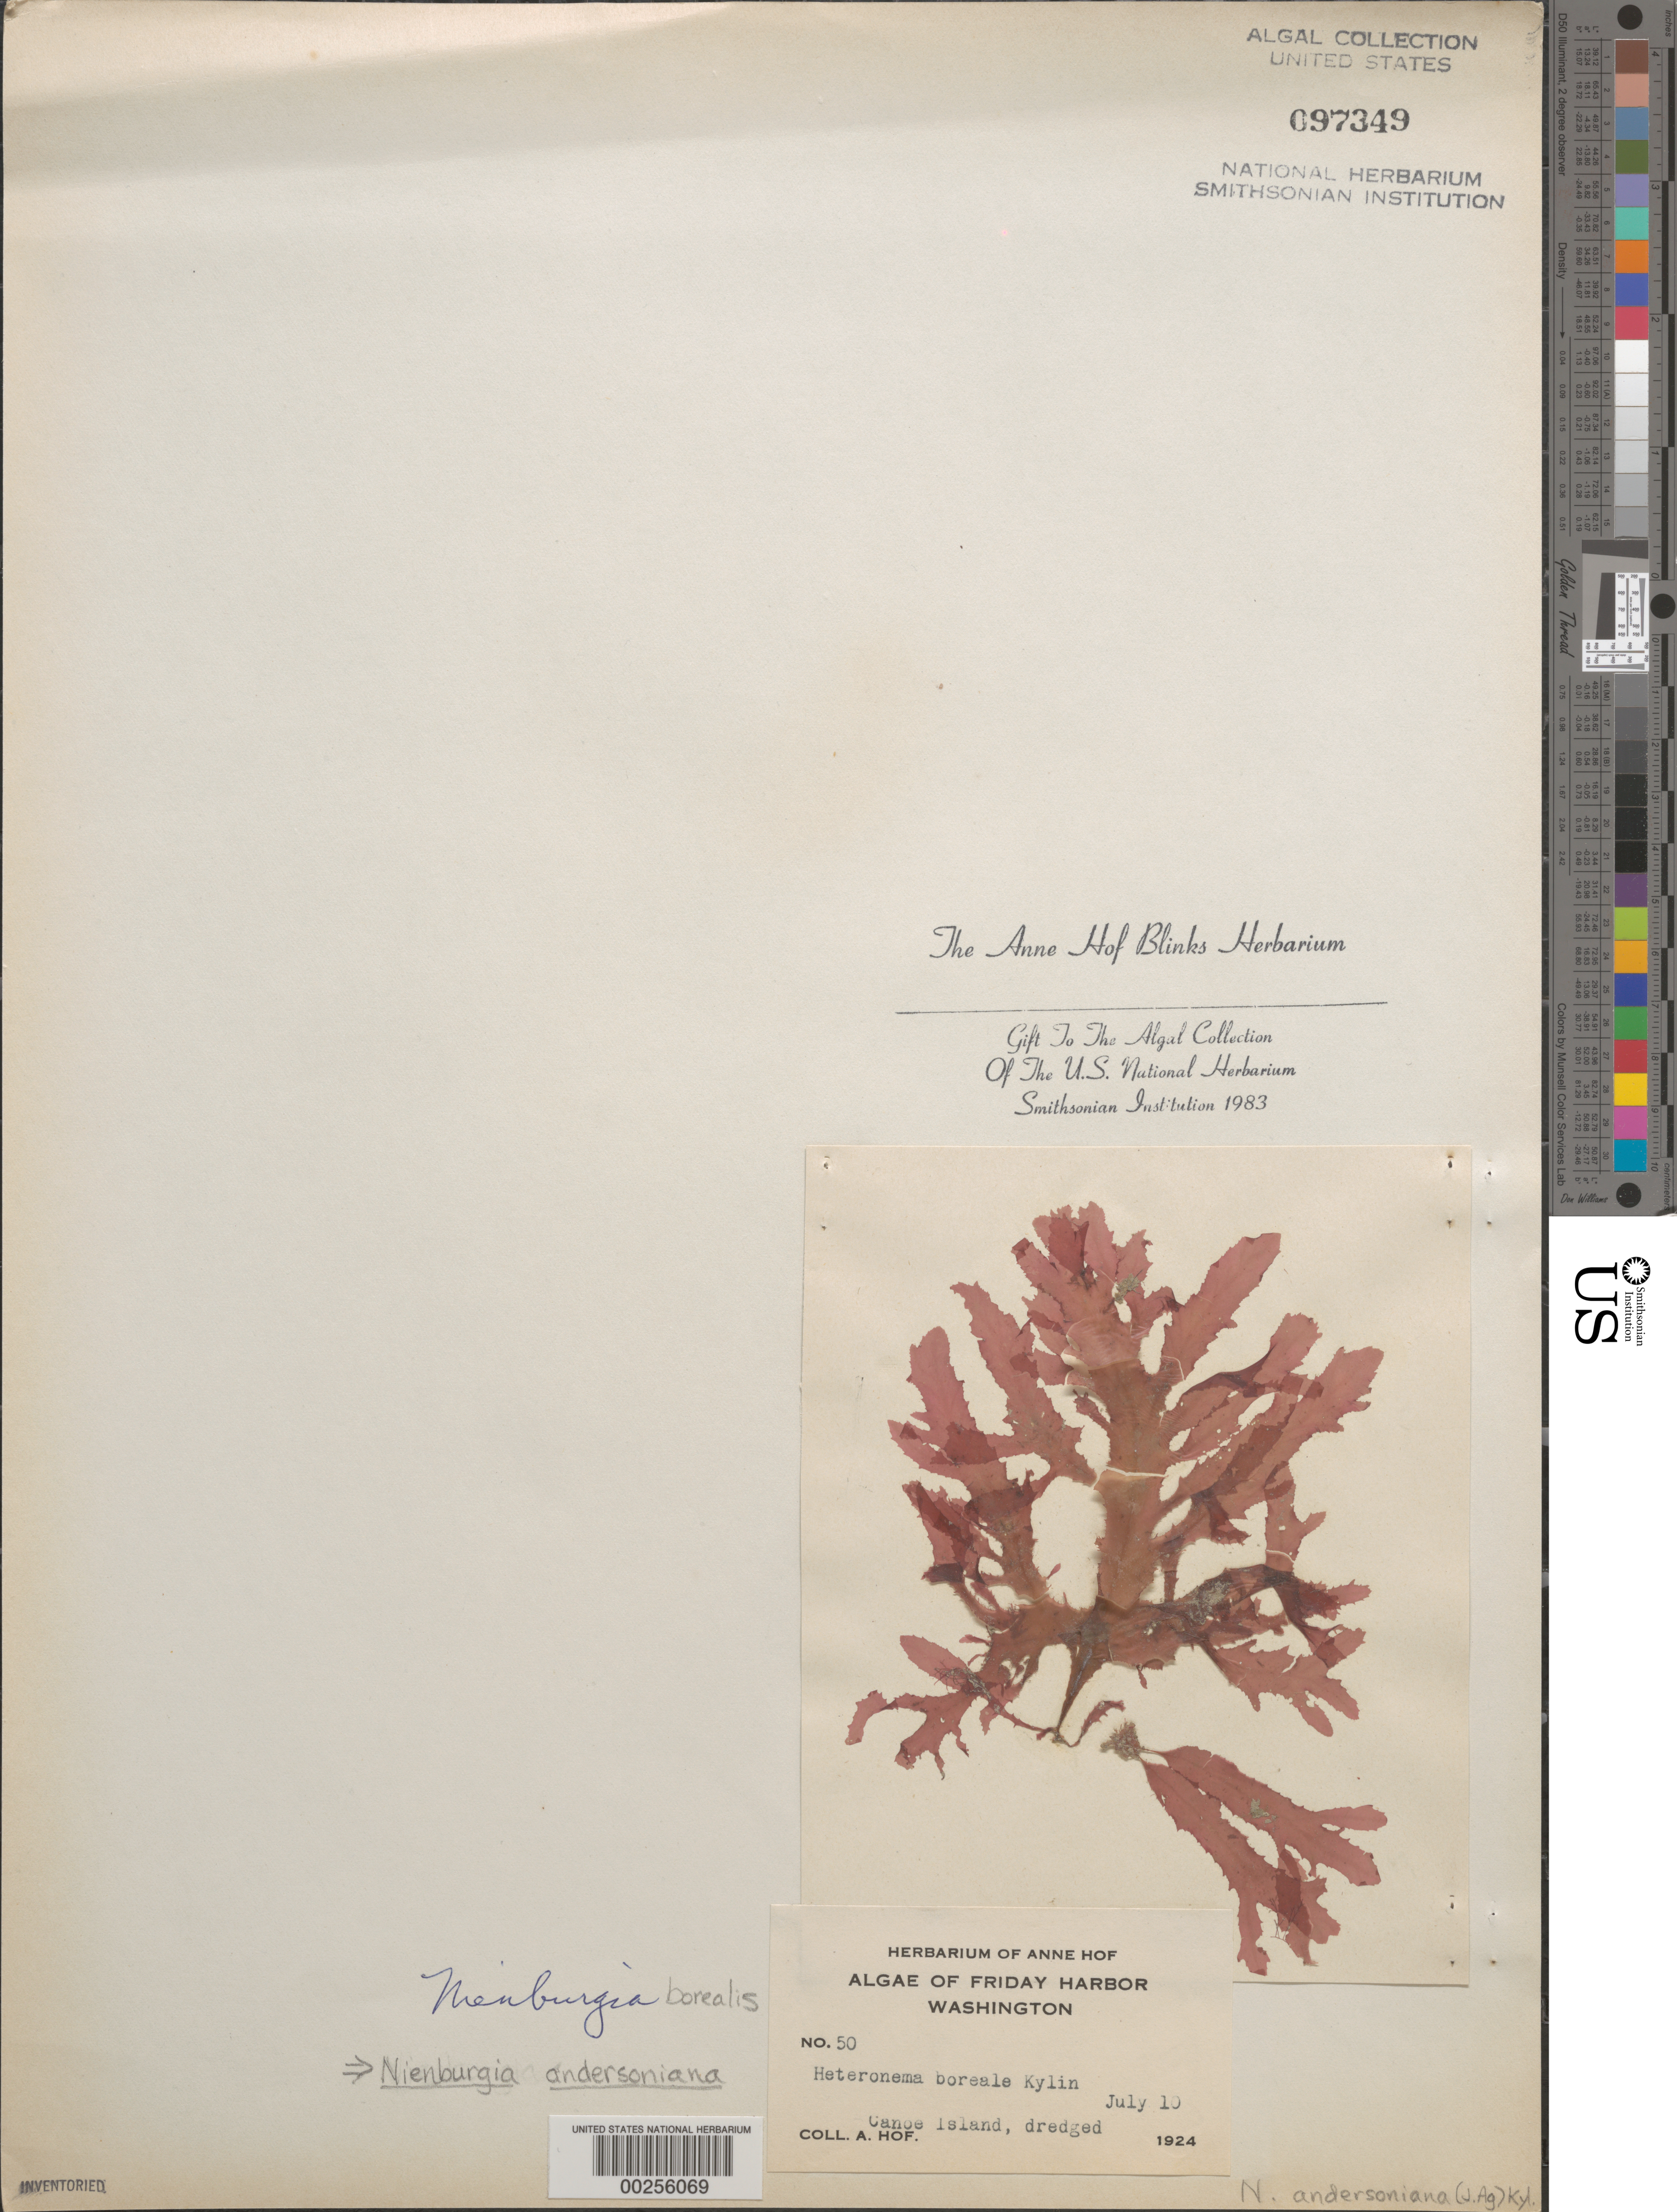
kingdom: Plantae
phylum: Rhodophyta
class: Florideophyceae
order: Ceramiales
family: Delesseriaceae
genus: Nienburgia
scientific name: Nienburgia andersoniana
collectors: A. Blinks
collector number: AHB 50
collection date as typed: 10 Jul 1924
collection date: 1924-07-10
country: United States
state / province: Washington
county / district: San Juan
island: Canoe Island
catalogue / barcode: US 97349